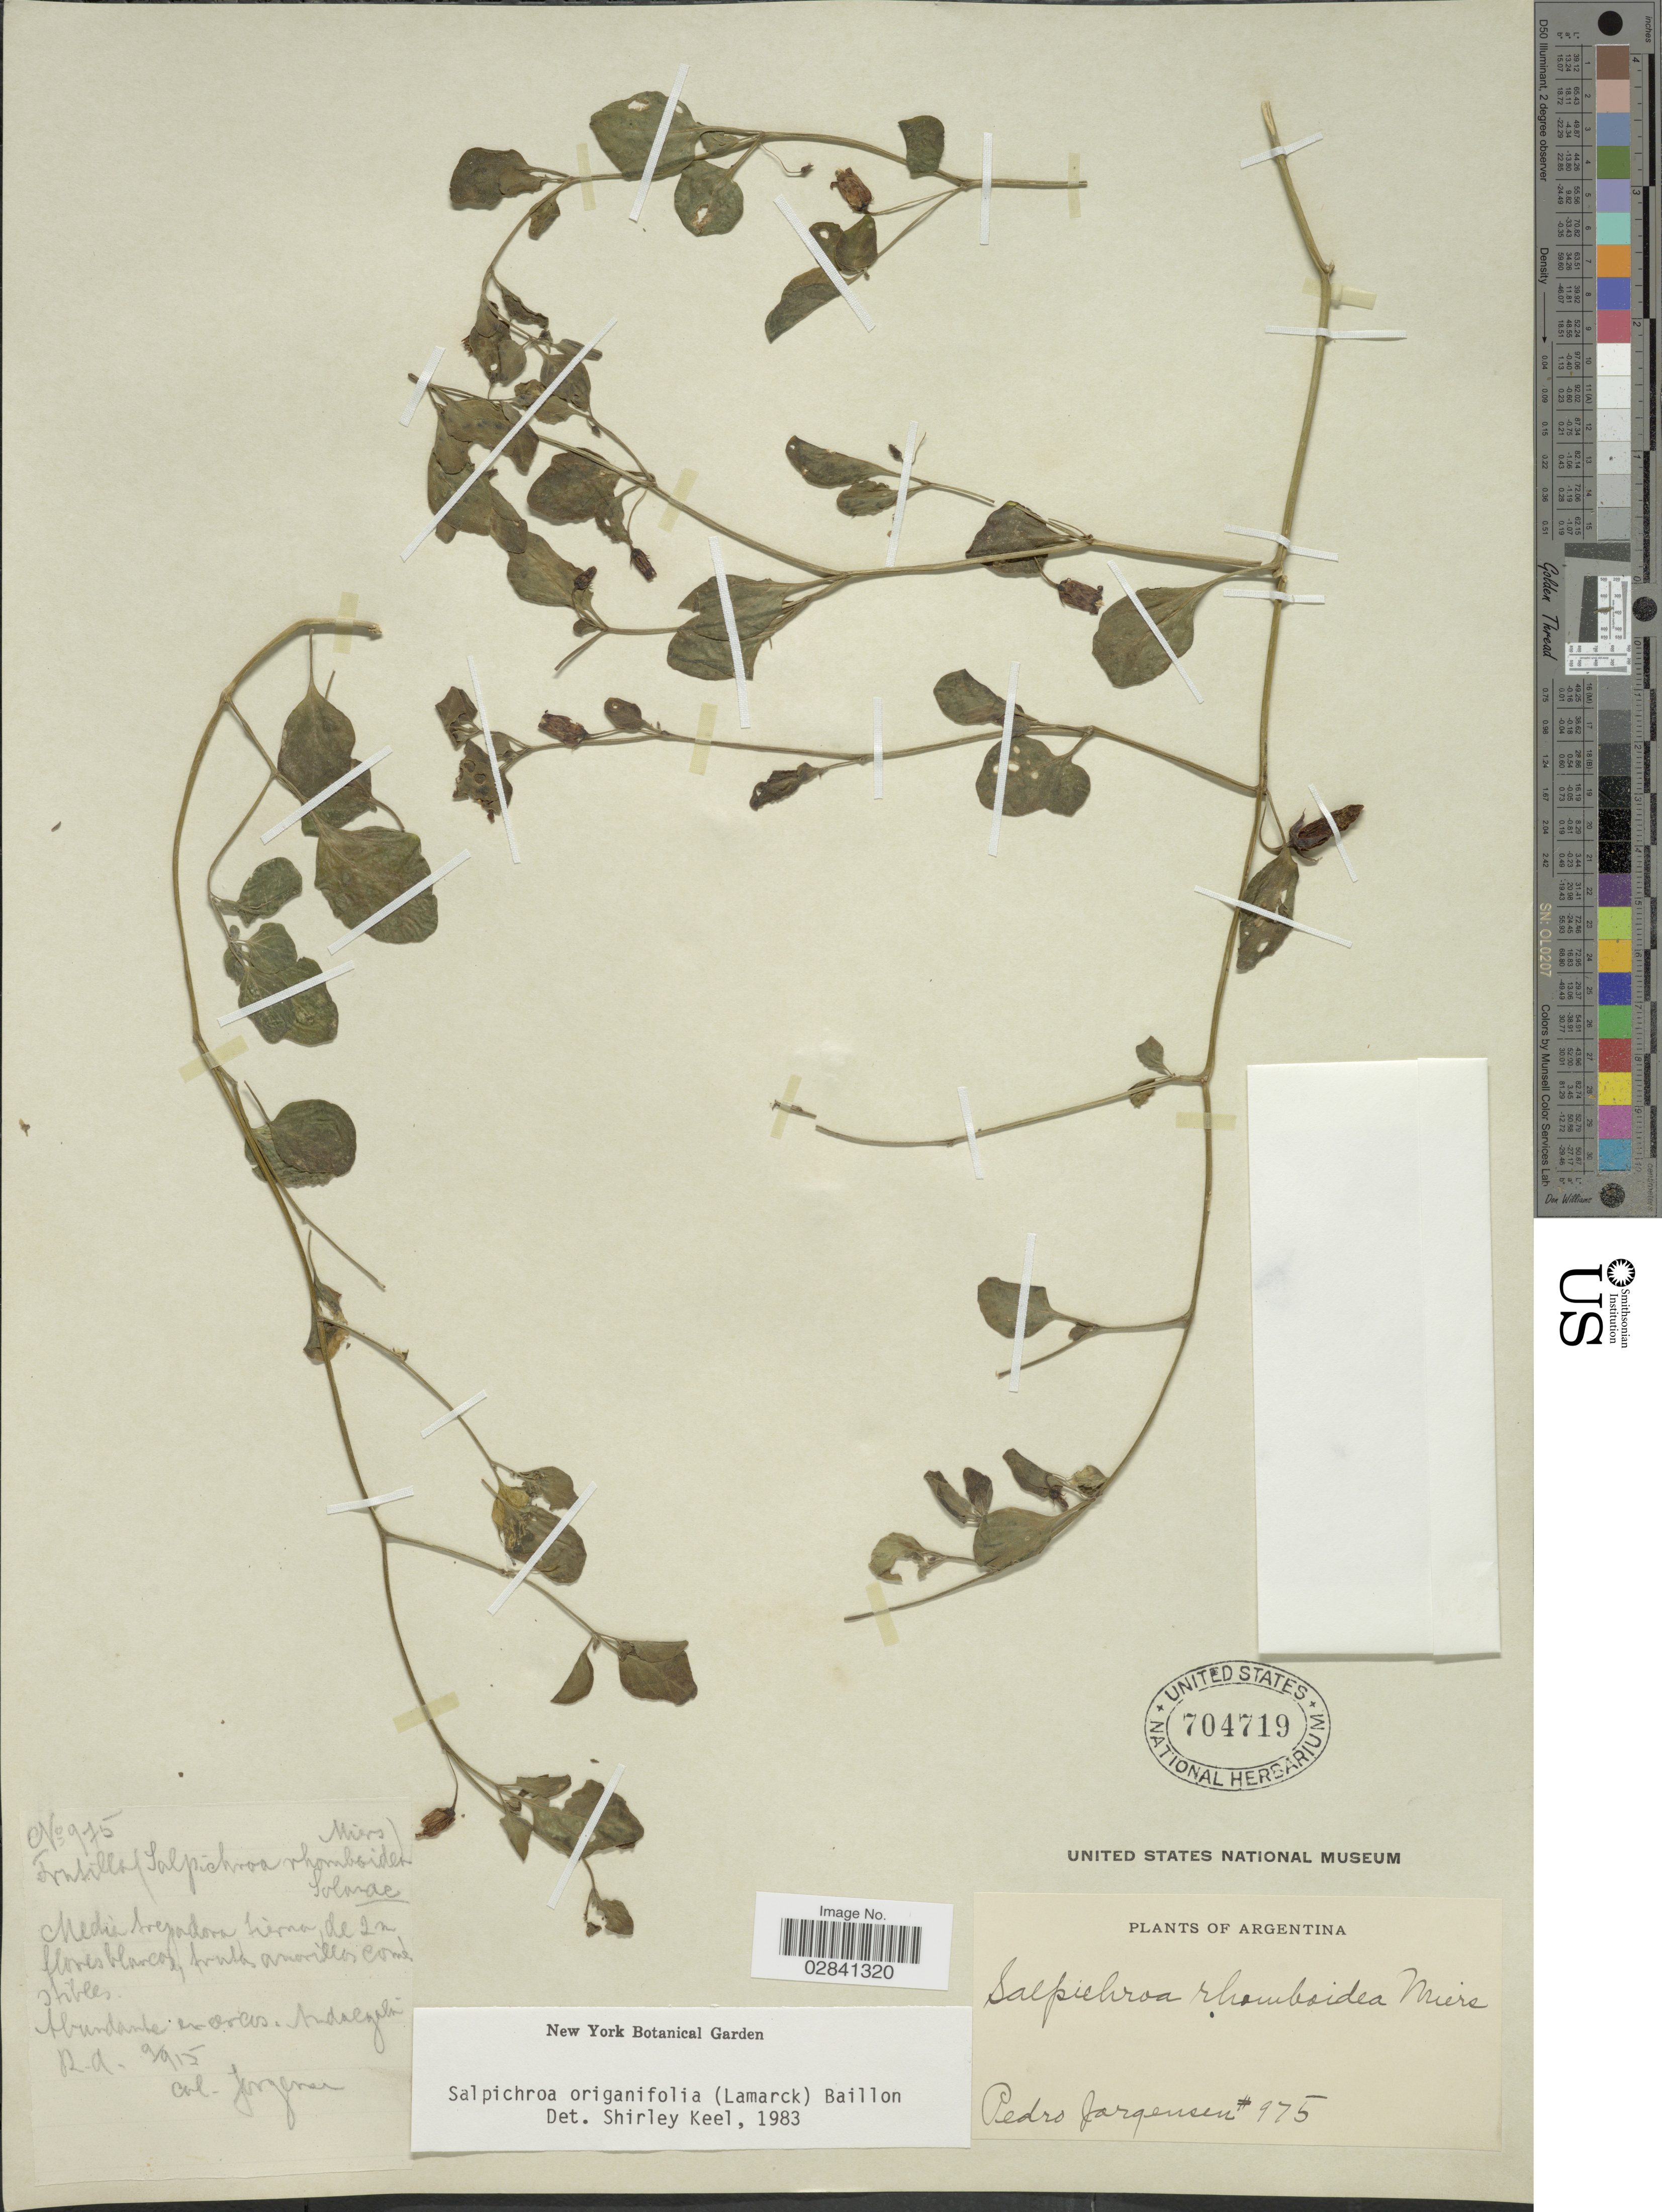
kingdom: Plantae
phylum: Tracheophyta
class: Magnoliopsida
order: Solanales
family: Solanaceae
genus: Salpichroa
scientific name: Salpichroa origanifolia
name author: (Lam.) Baill.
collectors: P. Jörgensen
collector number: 975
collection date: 1915-09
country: Argentina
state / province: Catamarca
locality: Andalgalá R. A.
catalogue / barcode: US 704719